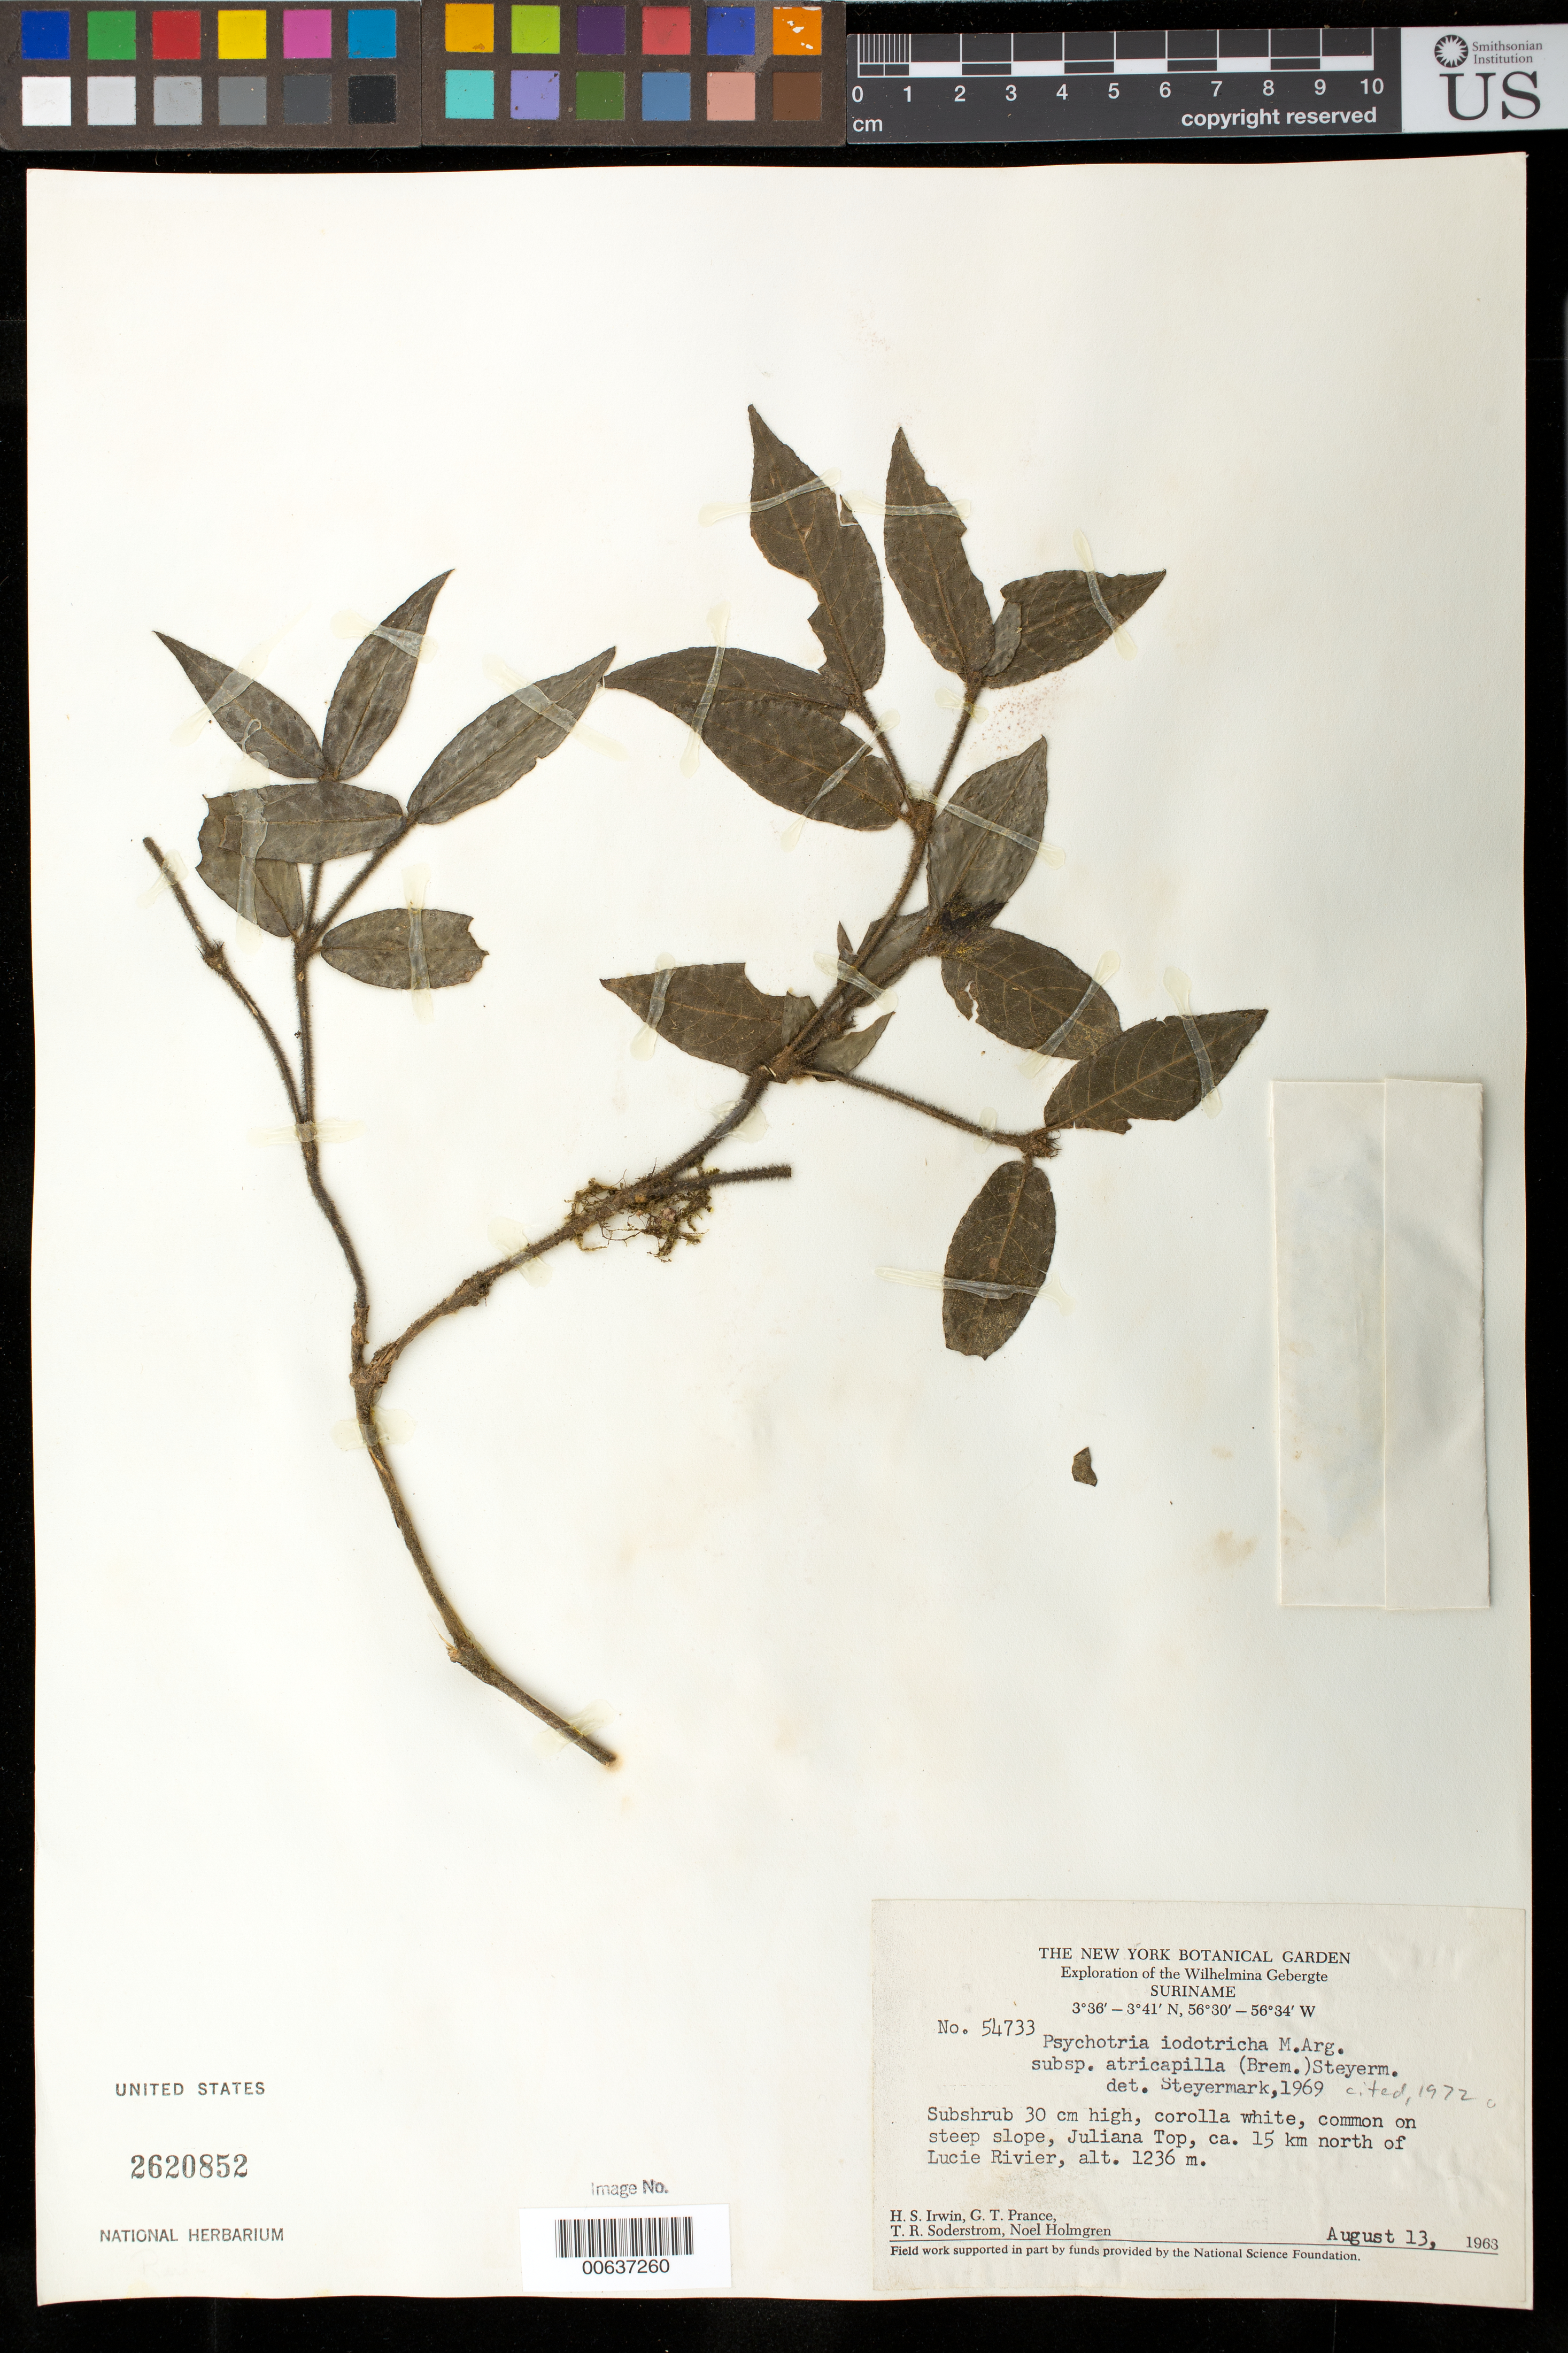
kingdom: Plantae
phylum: Tracheophyta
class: Magnoliopsida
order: Gentianales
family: Rubiaceae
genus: Palicourea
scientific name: Palicourea iodotricha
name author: (Müll. Arg.) Delprete & J.H. Kirkbr.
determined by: Kirkbride, J. H., Jr.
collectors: H. Irwin, G. T. Prance, T. R. Soderstrom & N. H. Holmgren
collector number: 54733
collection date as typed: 13-Aug-63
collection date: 1963-08-13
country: Suriname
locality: Juliana Top, 15 km N of Lucie R., Wilhelmina Gebergte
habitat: Steep slope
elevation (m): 1236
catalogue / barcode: US 2620852